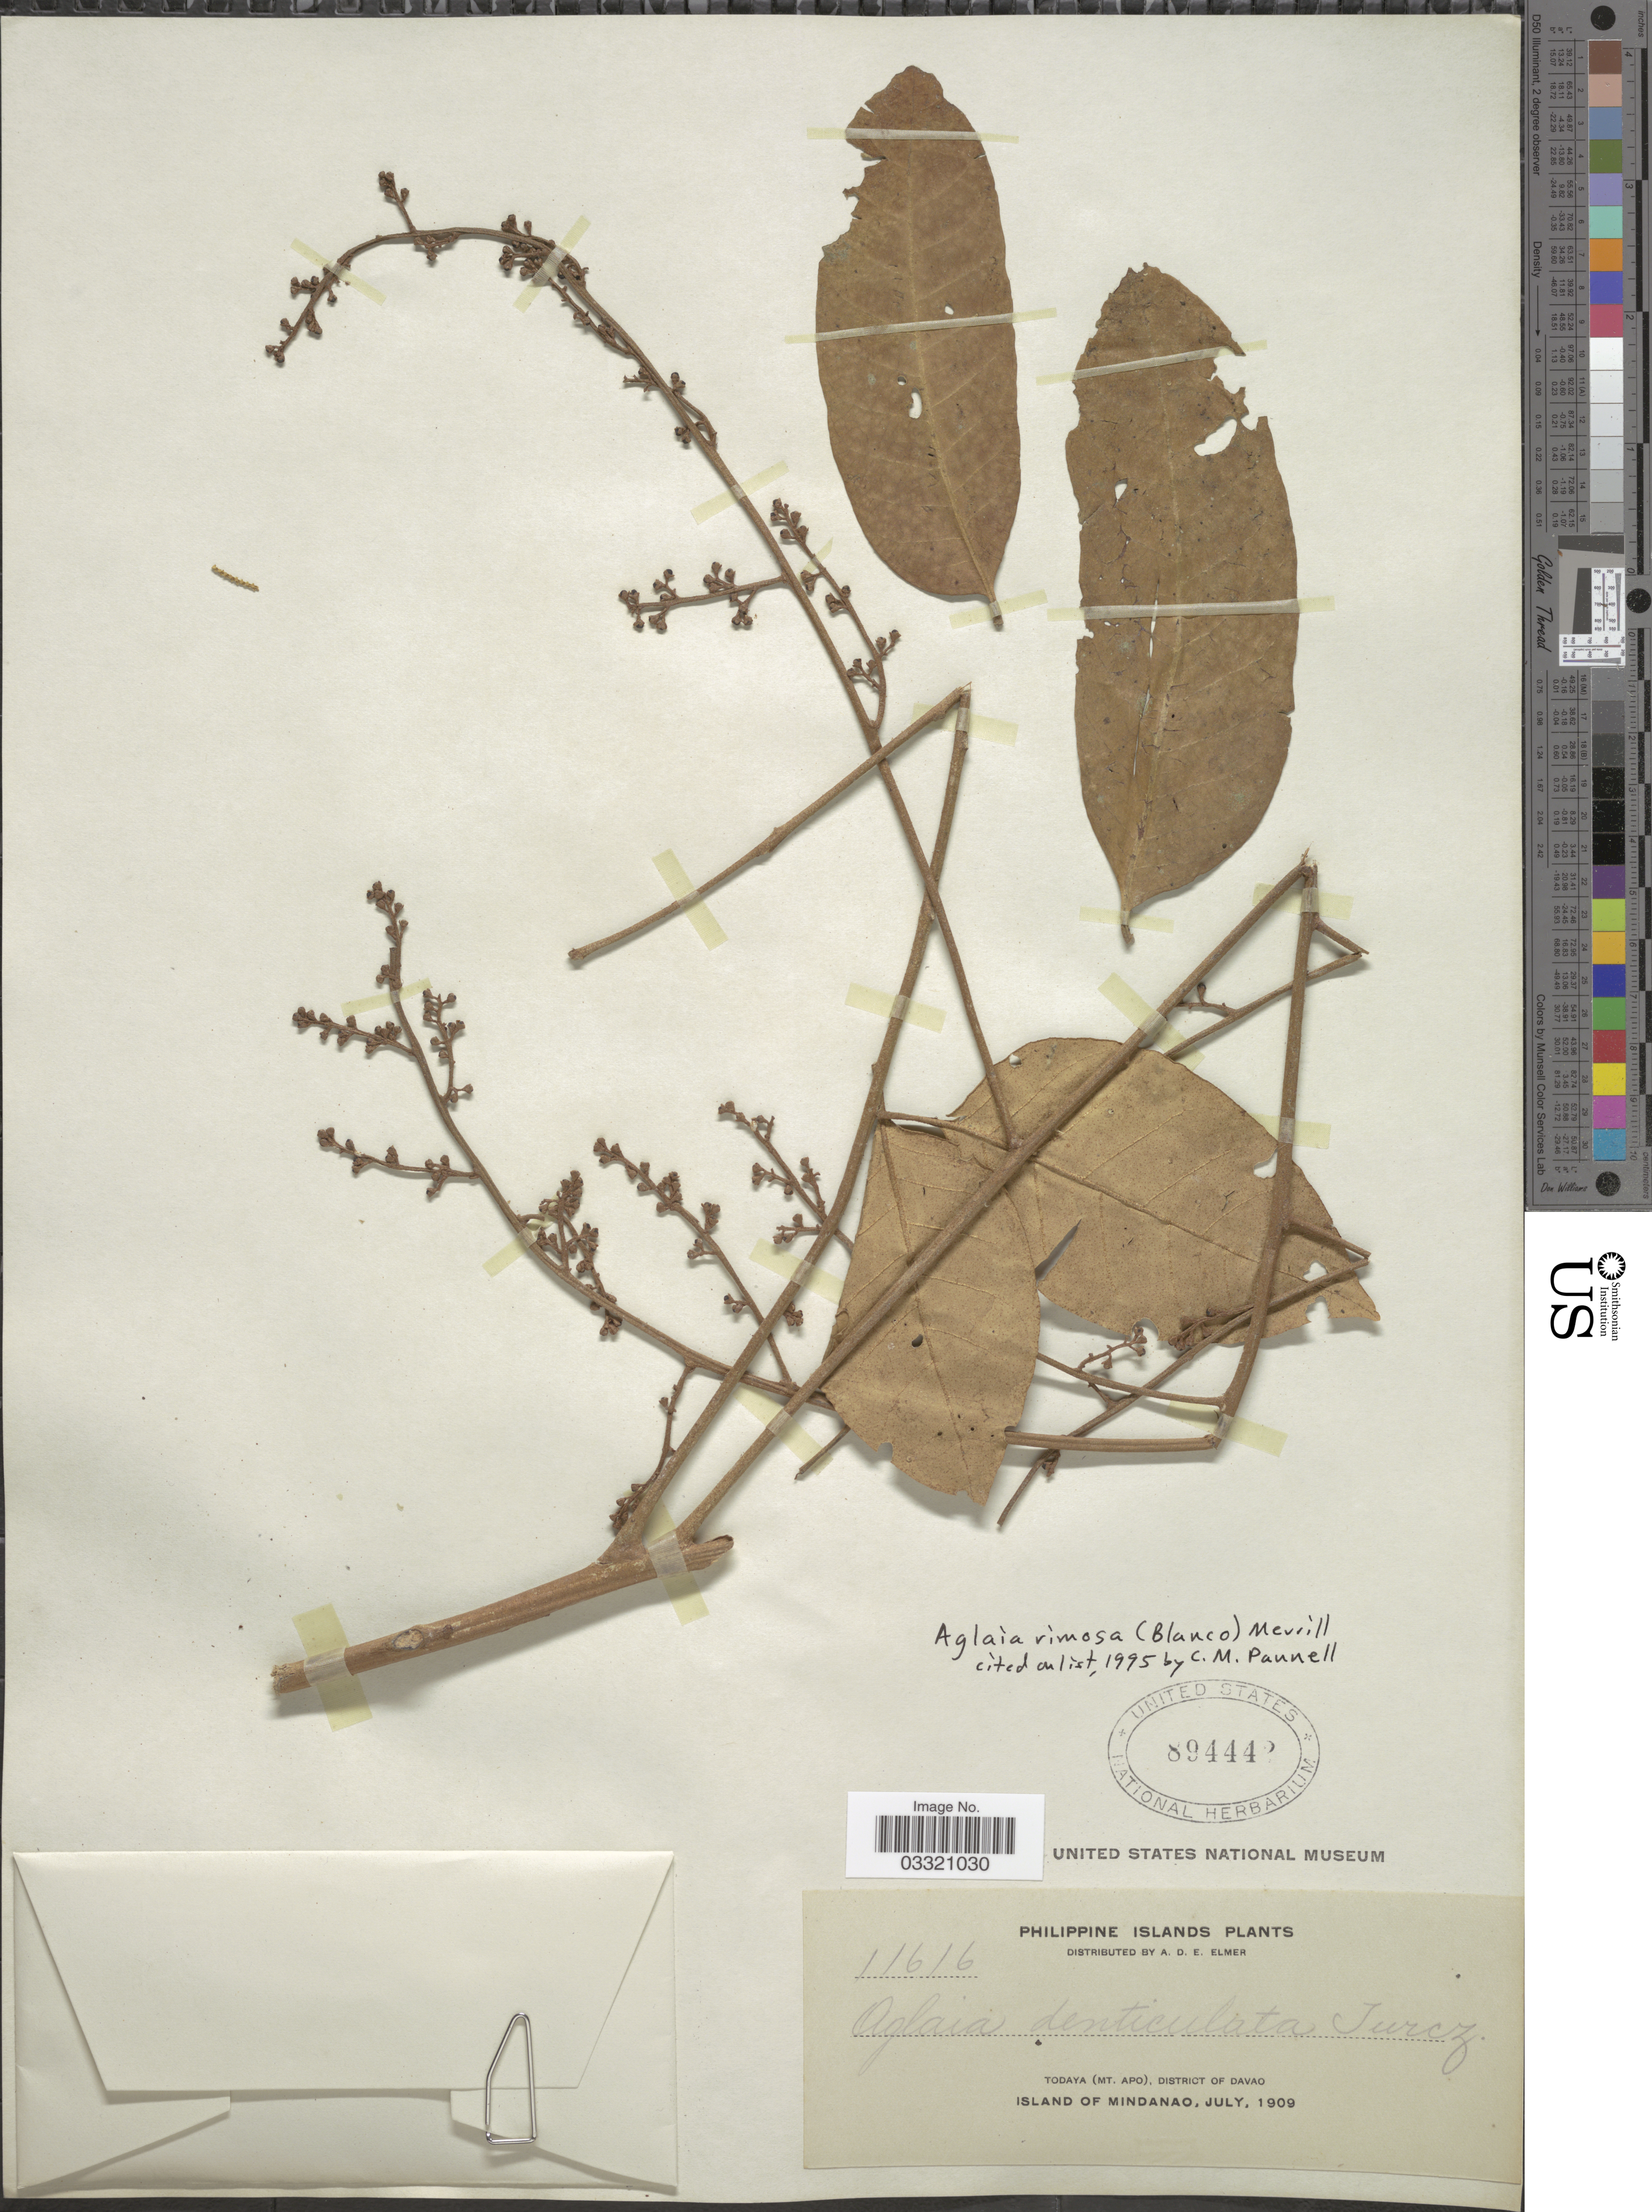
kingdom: Plantae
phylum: Tracheophyta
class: Magnoliopsida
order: Sapindales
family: Meliaceae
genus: Aglaia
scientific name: Aglaia rimosa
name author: (Blanco) Merr.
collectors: A. D. E. Elmer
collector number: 11616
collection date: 1909-07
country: Philippines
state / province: Davao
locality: Todaya (Mt. Apo), District of Davao. Island of Mindanao.